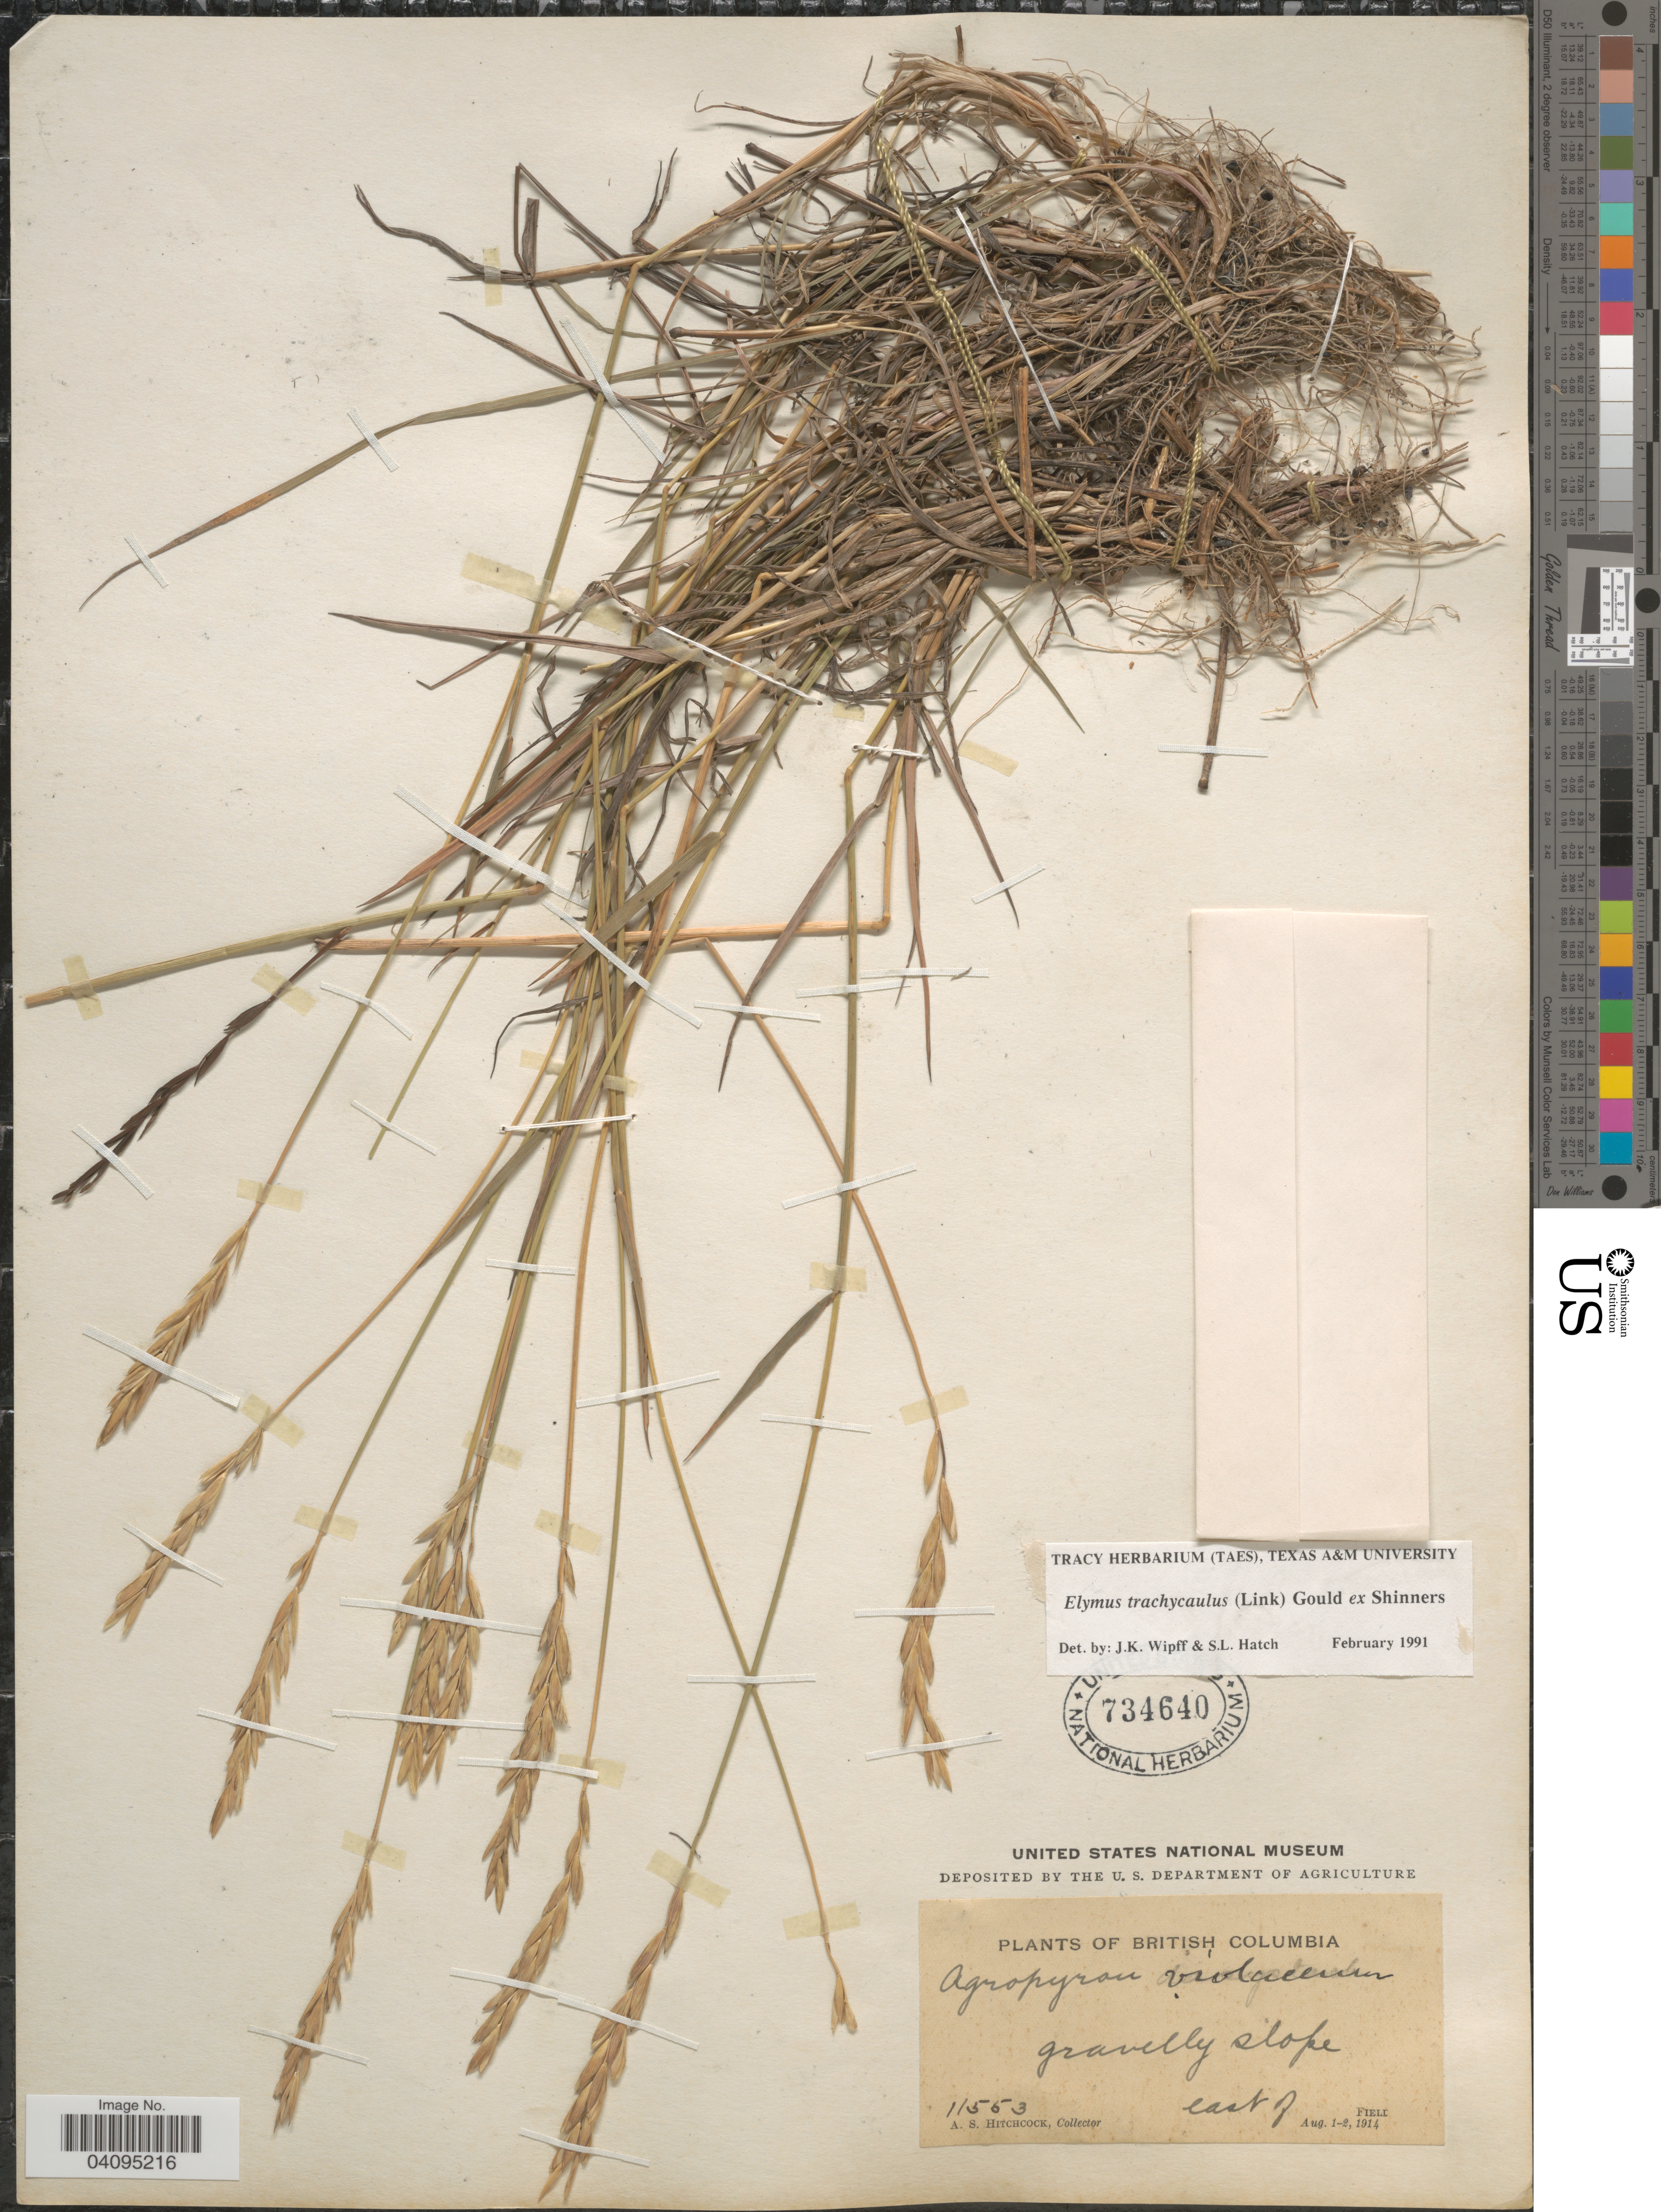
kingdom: Plantae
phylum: Tracheophyta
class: Liliopsida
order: Poales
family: Poaceae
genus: Elymus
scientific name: Elymus trachycaulus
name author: (Link) Gould ex Shinners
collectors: A. S. Hitchcock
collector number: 11553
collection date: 1914-08-01/1914-08-02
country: Canada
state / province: British Columbia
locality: Gravelly slope. East of Field.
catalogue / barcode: US 734640